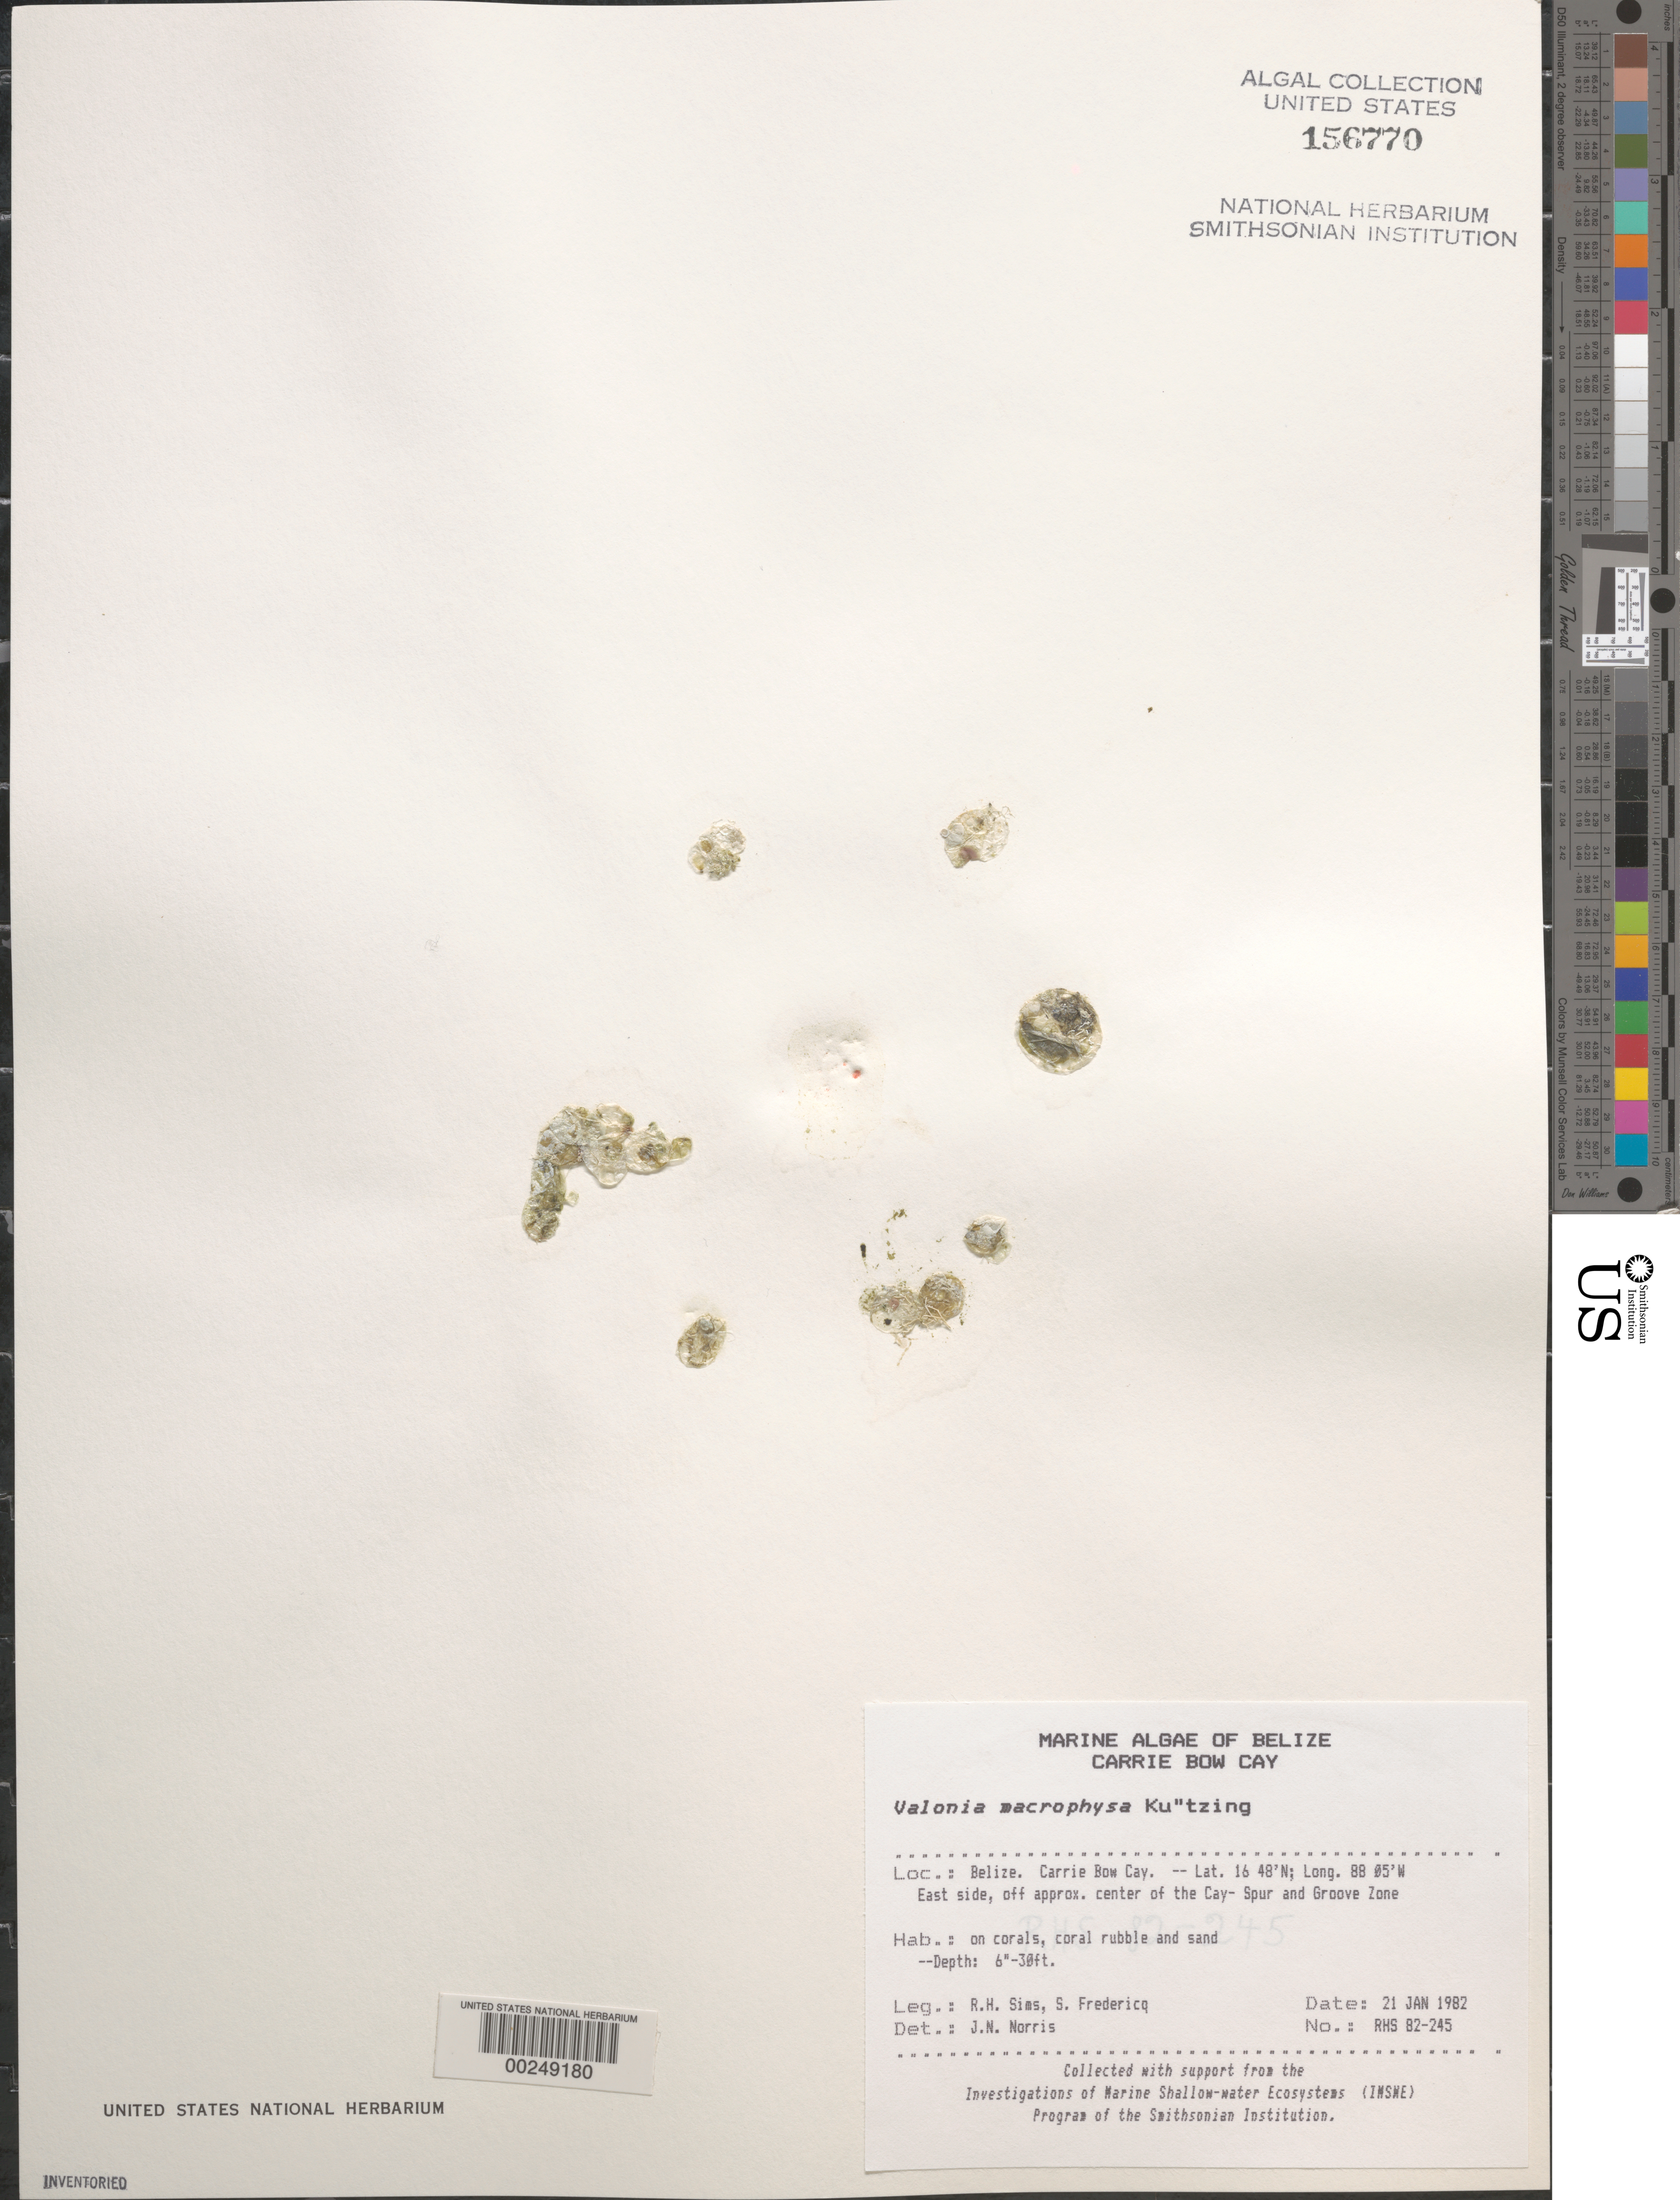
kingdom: Plantae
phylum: Chlorophyta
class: Ulvophyceae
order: Siphonocladales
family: Valoniaceae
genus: Valonia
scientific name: Valonia macrophysa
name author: Kütz.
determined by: Norris, James N.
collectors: R. H. Sims & S. Fredericq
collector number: RHS 82-245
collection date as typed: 21 Jan 1982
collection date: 1982-01-21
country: Belize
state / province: Stann Creek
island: Carrie Bow Cay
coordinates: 16 48'N, 88 05'W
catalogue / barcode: US 156770